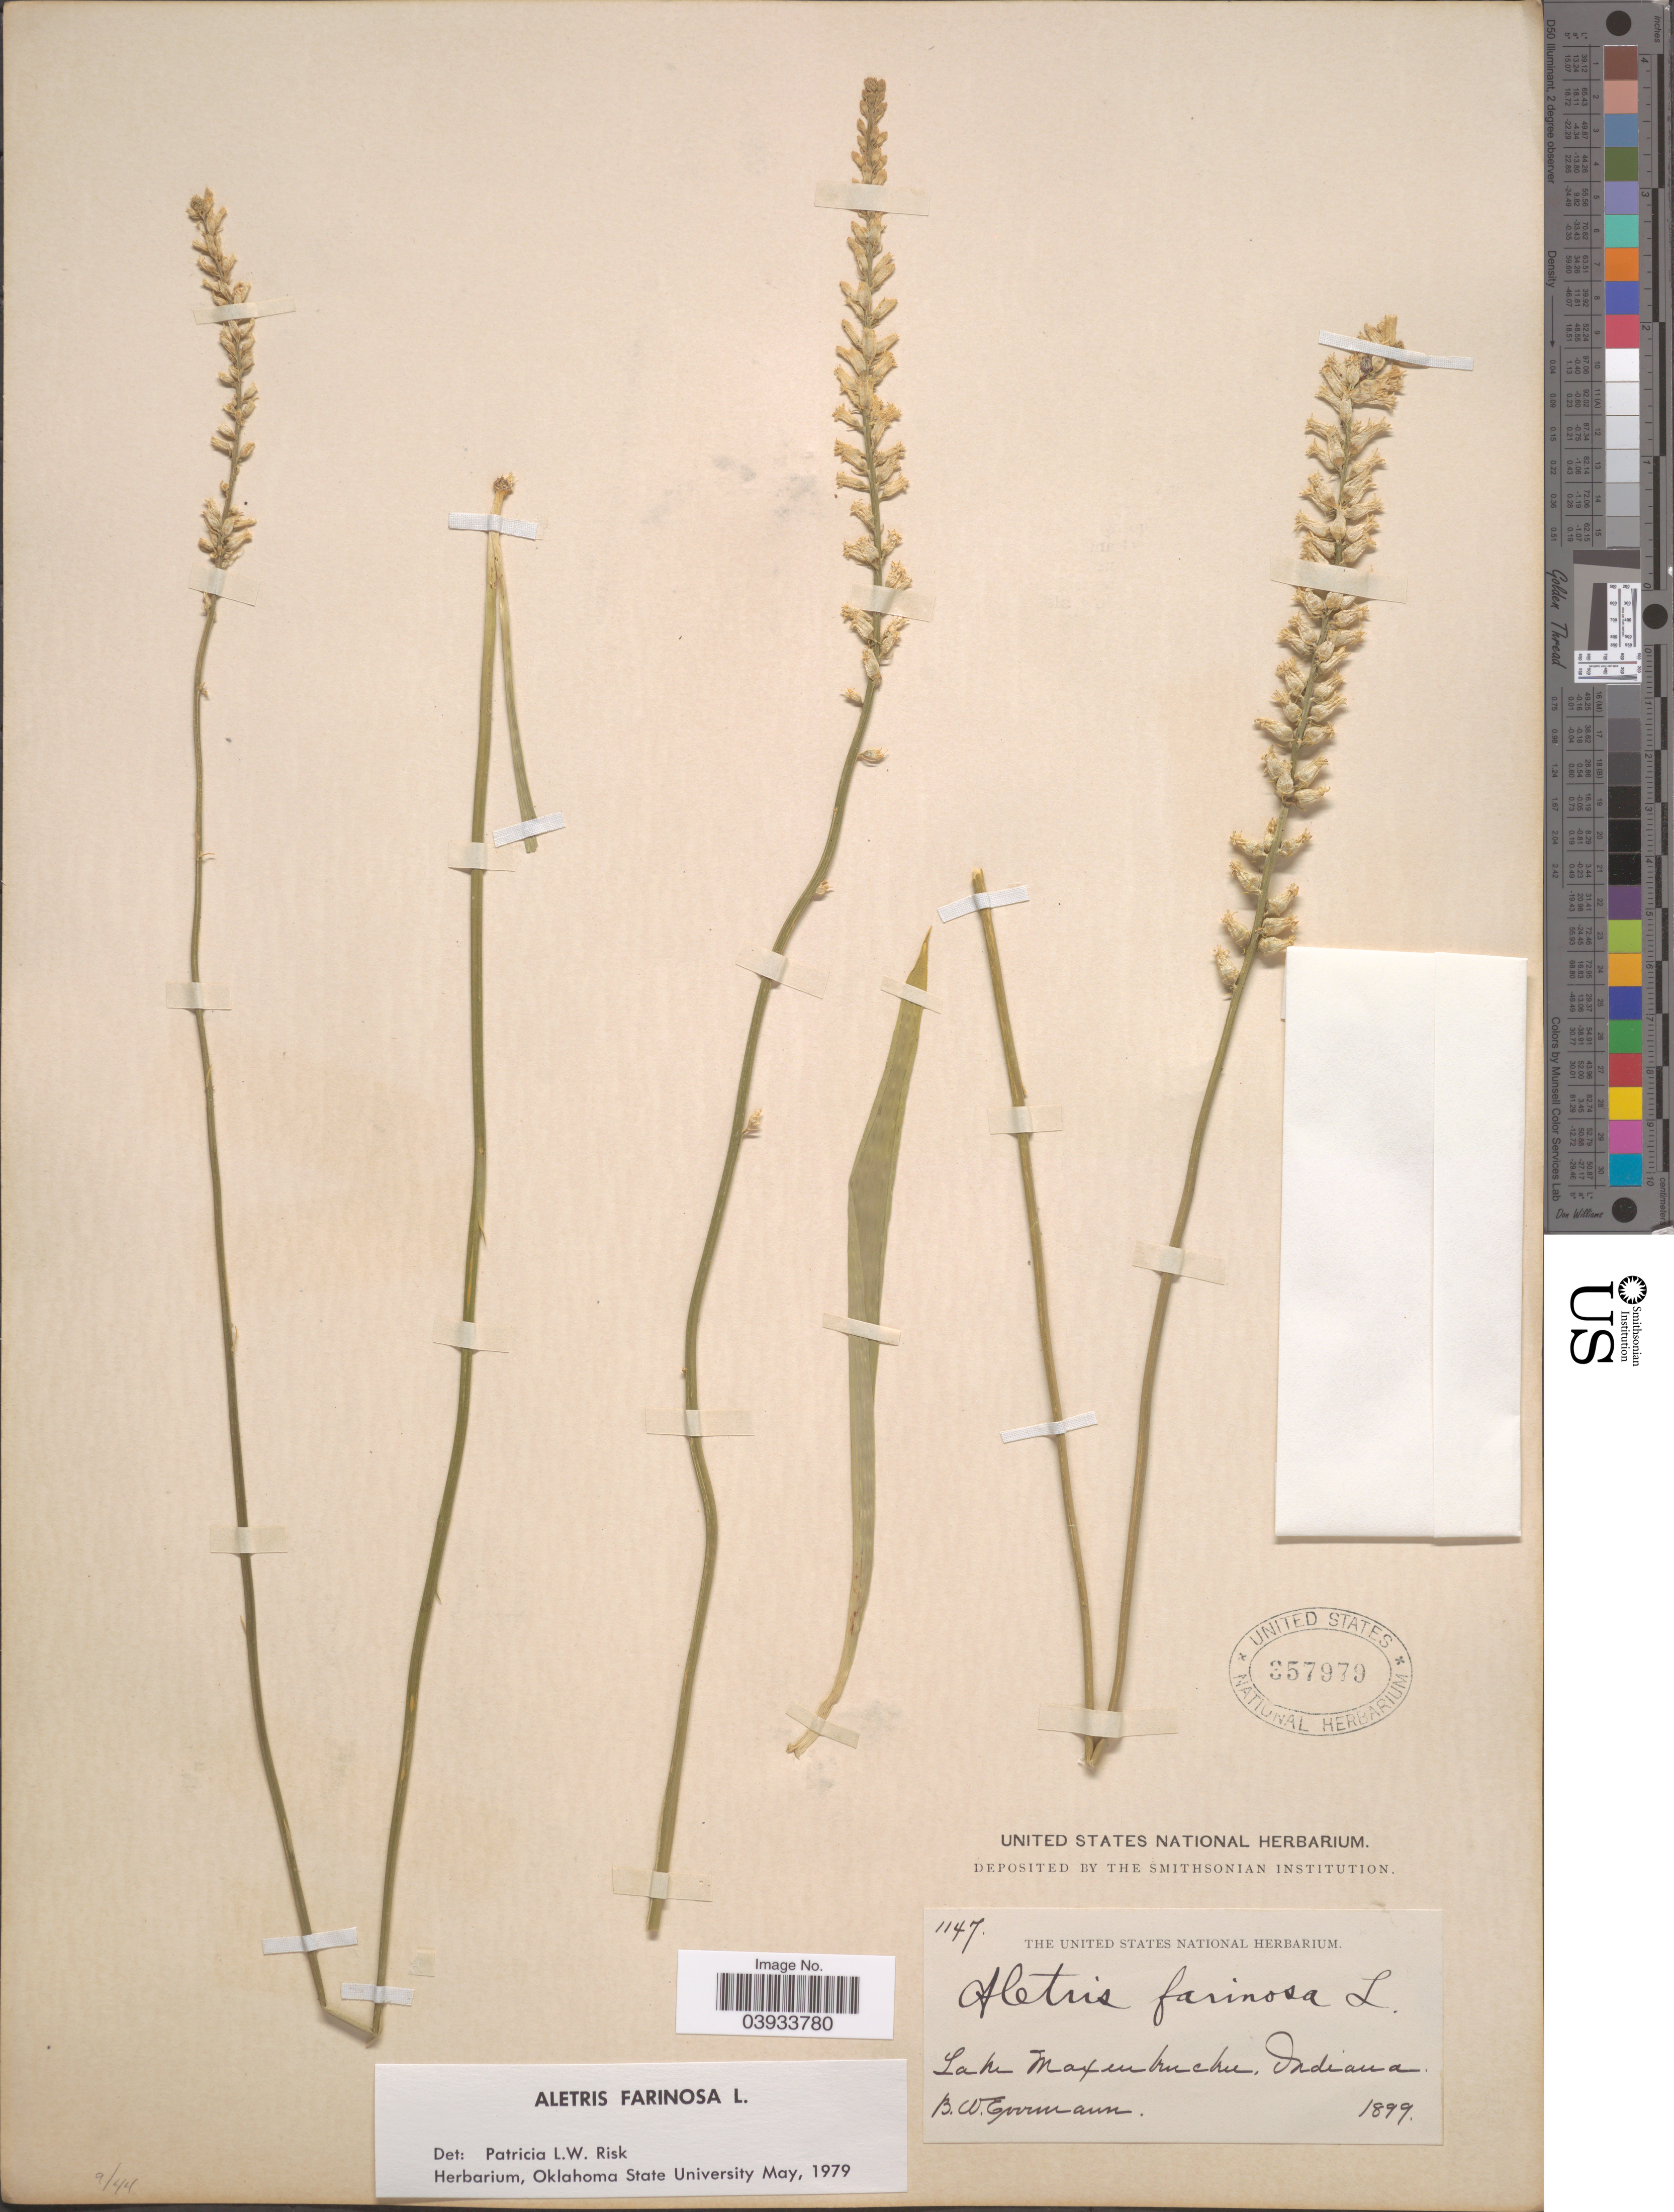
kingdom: Plantae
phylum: Tracheophyta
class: Liliopsida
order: Dioscoreales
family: Nartheciaceae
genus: Aletris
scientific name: Aletris farinosa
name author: L.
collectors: B. W. Evermann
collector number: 1147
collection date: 1899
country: United States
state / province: Indiana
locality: Lake Maxinkuckee.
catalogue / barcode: US 357979